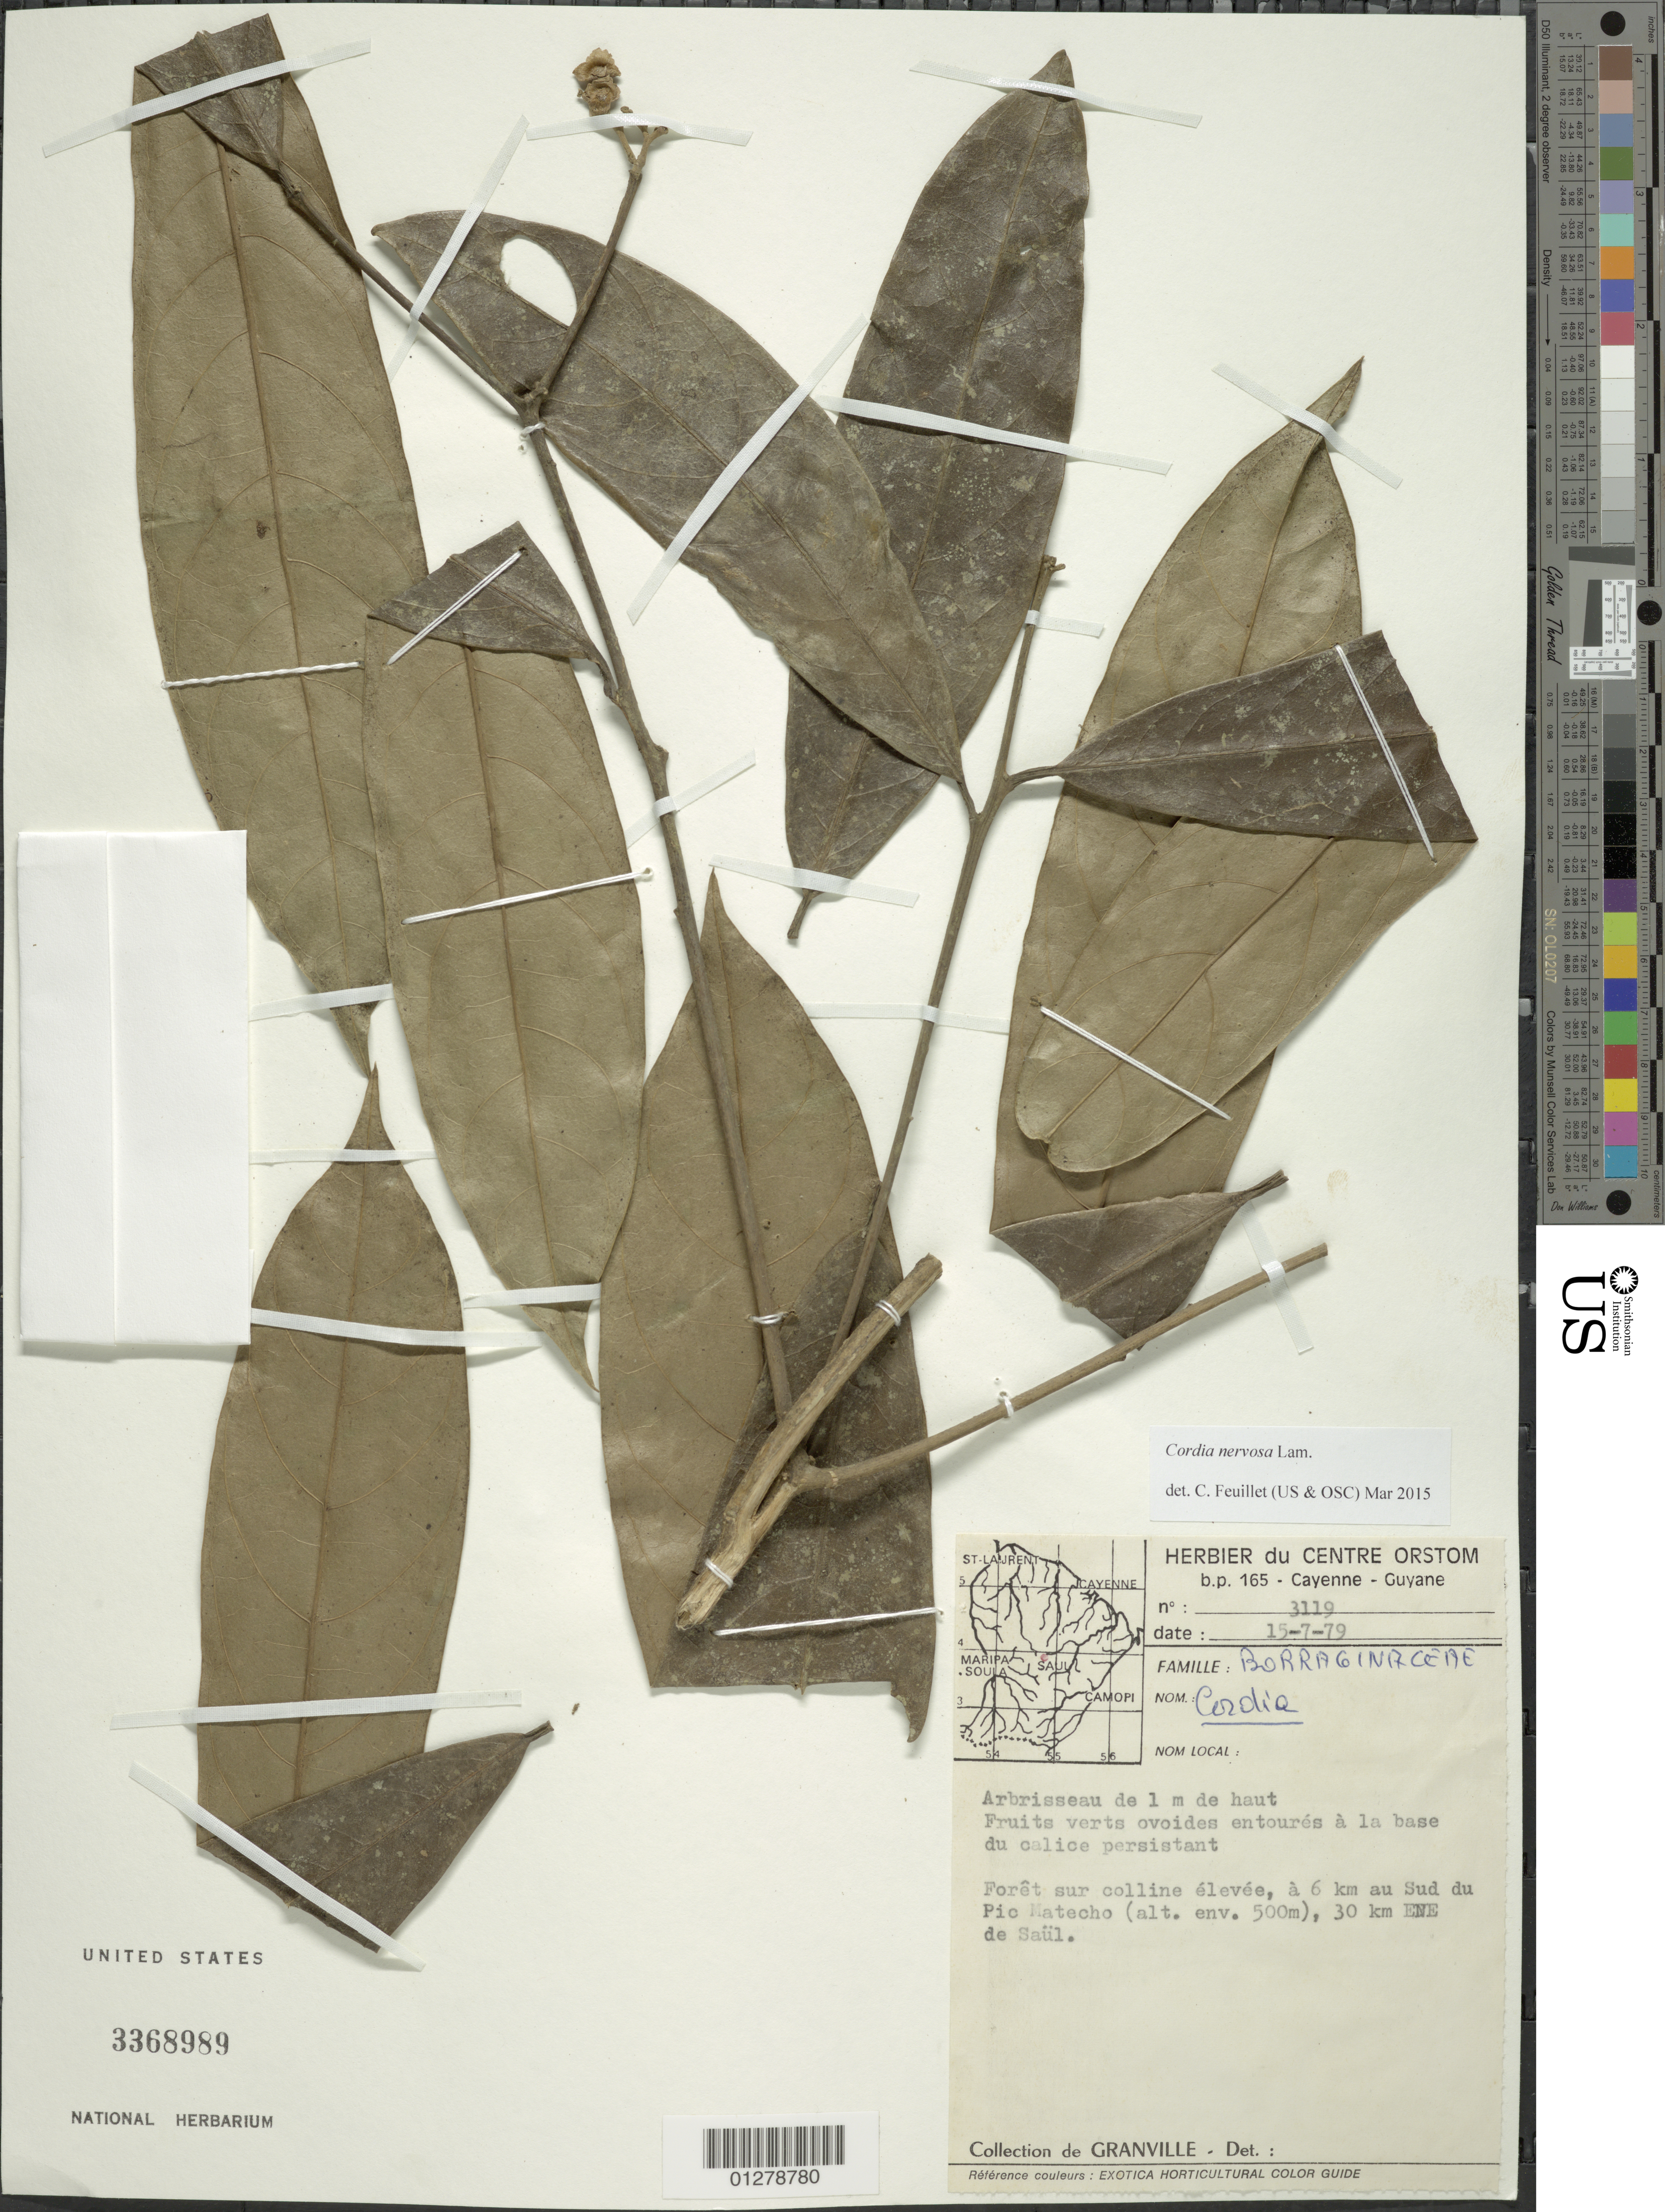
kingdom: Plantae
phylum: Tracheophyta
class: Magnoliopsida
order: Boraginales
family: Cordiaceae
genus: Cordia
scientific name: Cordia nervosa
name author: Lam.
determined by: Feuillet, C.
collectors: J.-J. de Granville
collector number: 3119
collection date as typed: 15 Jul 1979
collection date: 1979-07-15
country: French Guiana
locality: Foret sur colline elevee, a 6 km au Sud du Pic matecho, 30 km ENE de Saul.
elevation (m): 500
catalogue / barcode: US 3368989